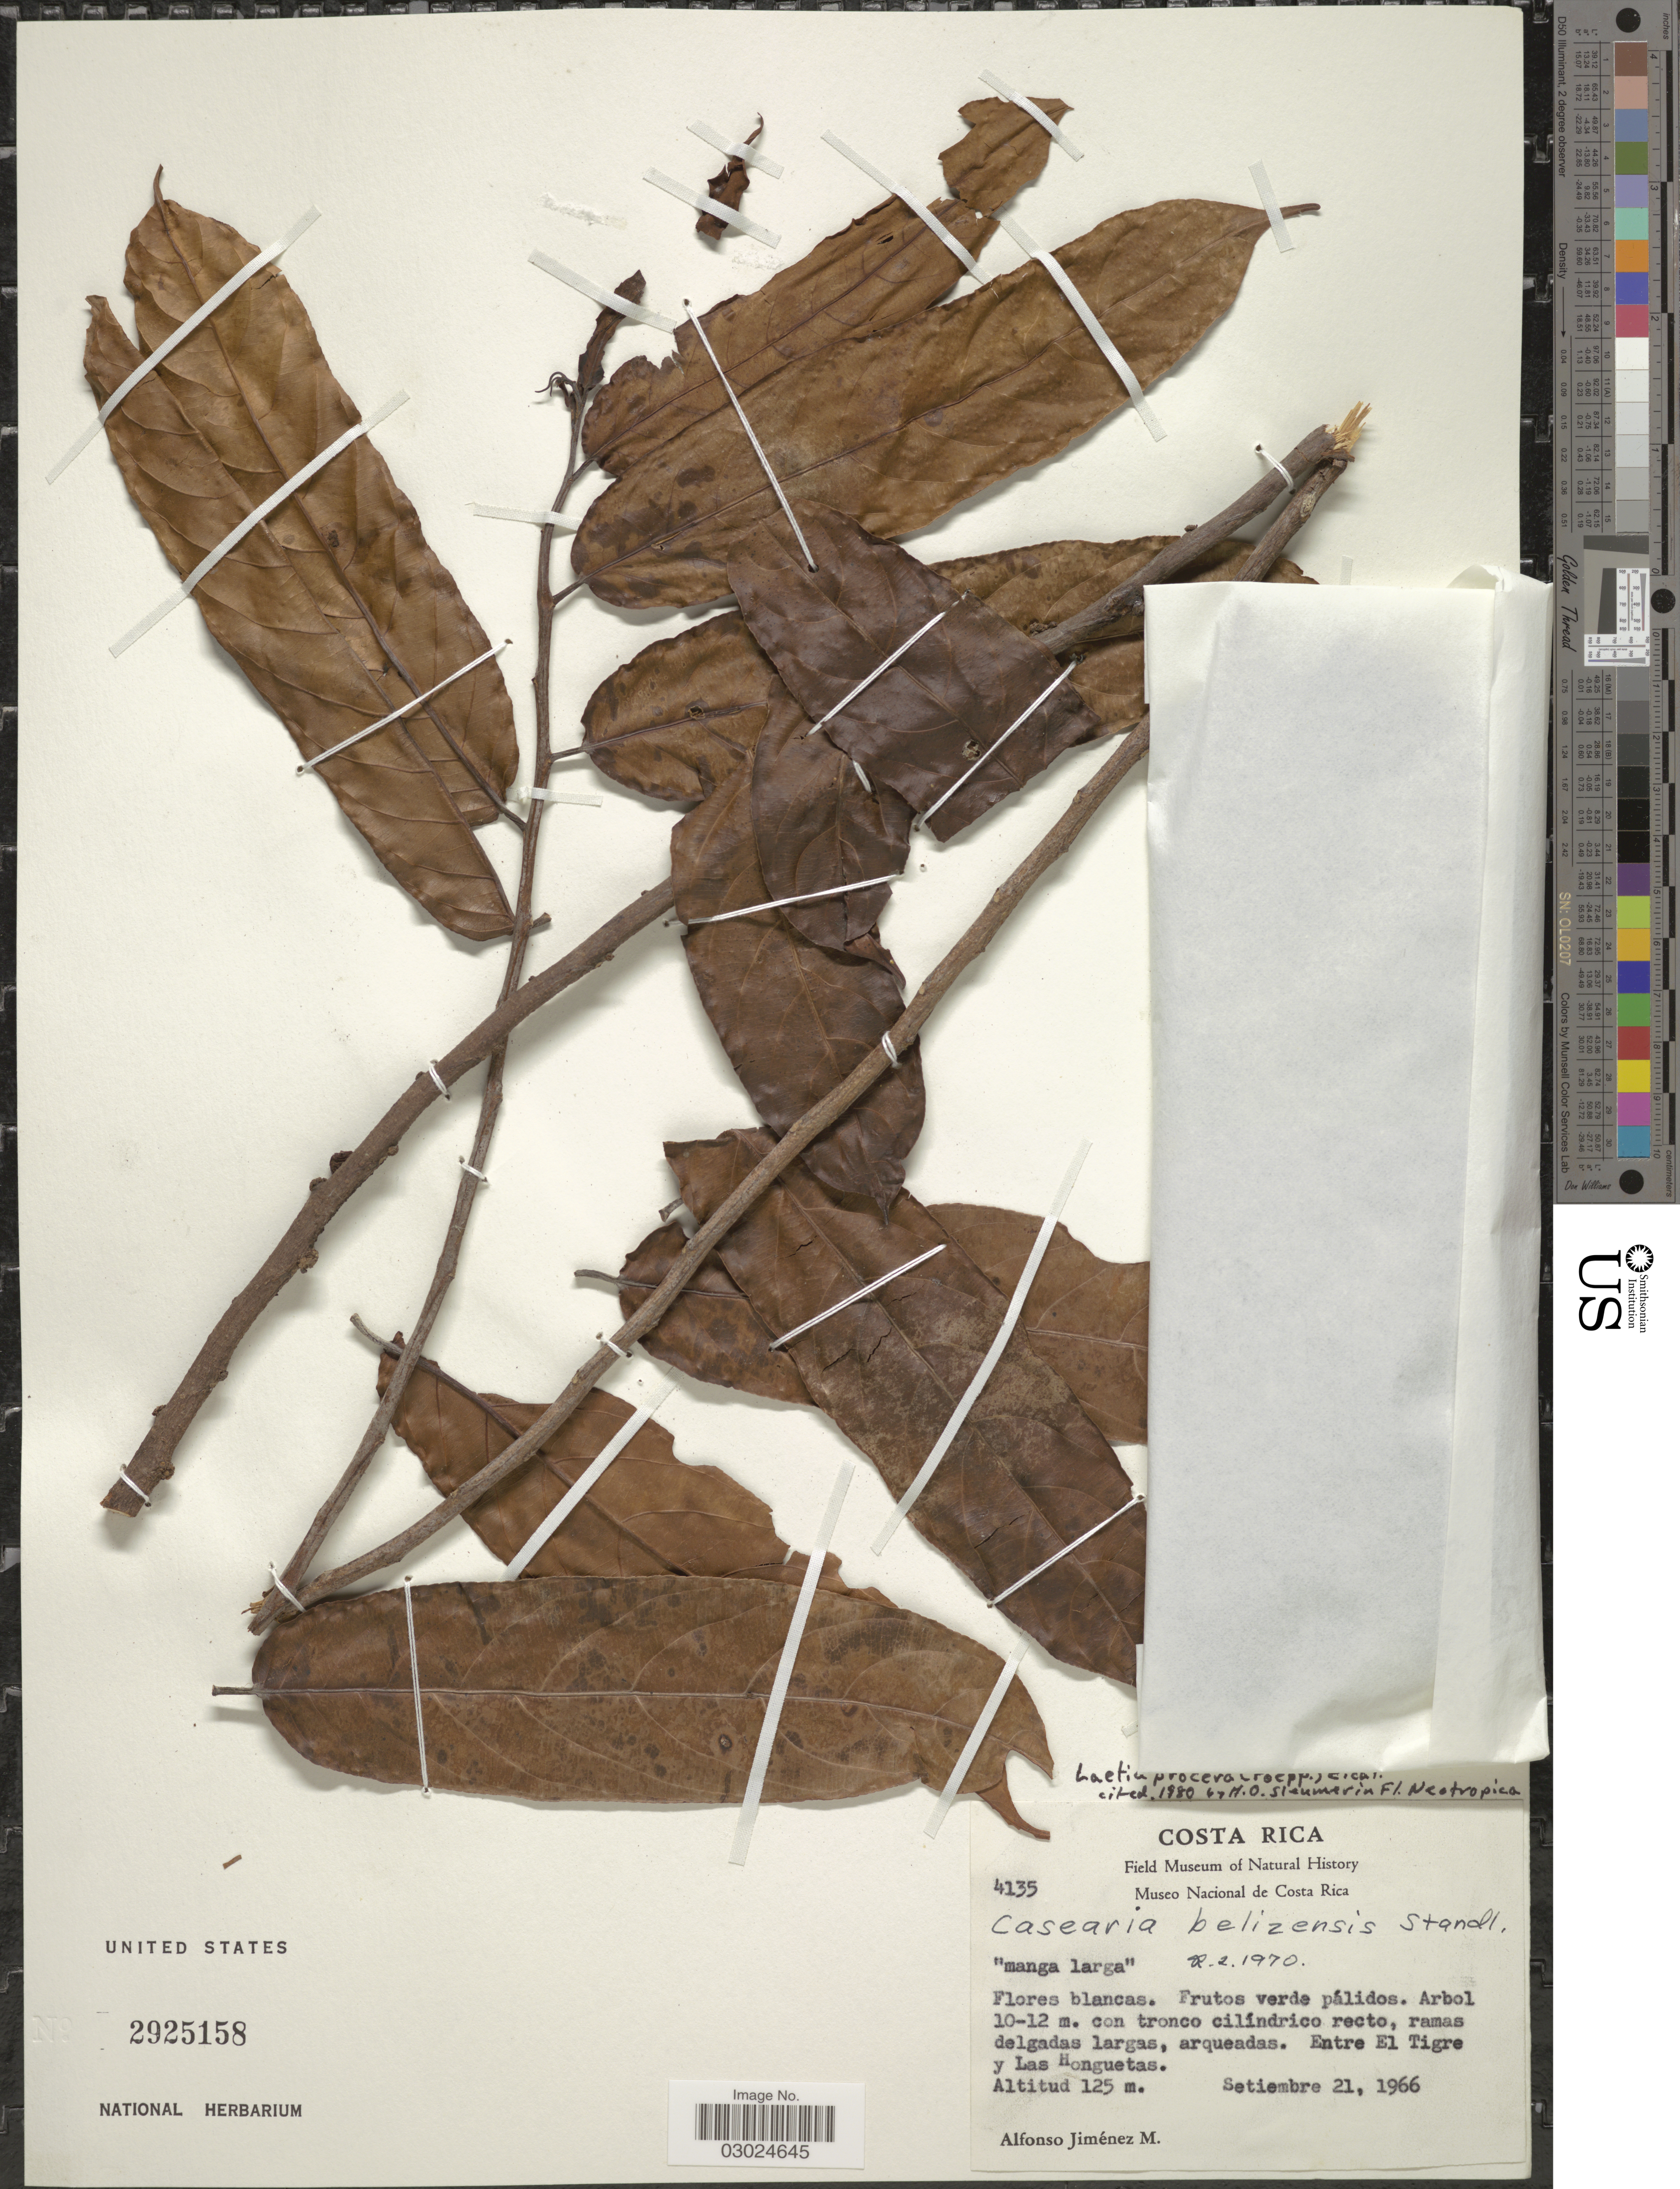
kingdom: Plantae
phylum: Tracheophyta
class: Magnoliopsida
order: Malpighiales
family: Salicaceae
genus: Laetia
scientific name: Laetia procera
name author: (Poepp.) Eichler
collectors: A. Jimenez M.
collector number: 4135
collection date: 1966-09-21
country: Costa Rica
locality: Etre El Tigre y Las Honguetas.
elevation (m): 125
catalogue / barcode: US 2925158